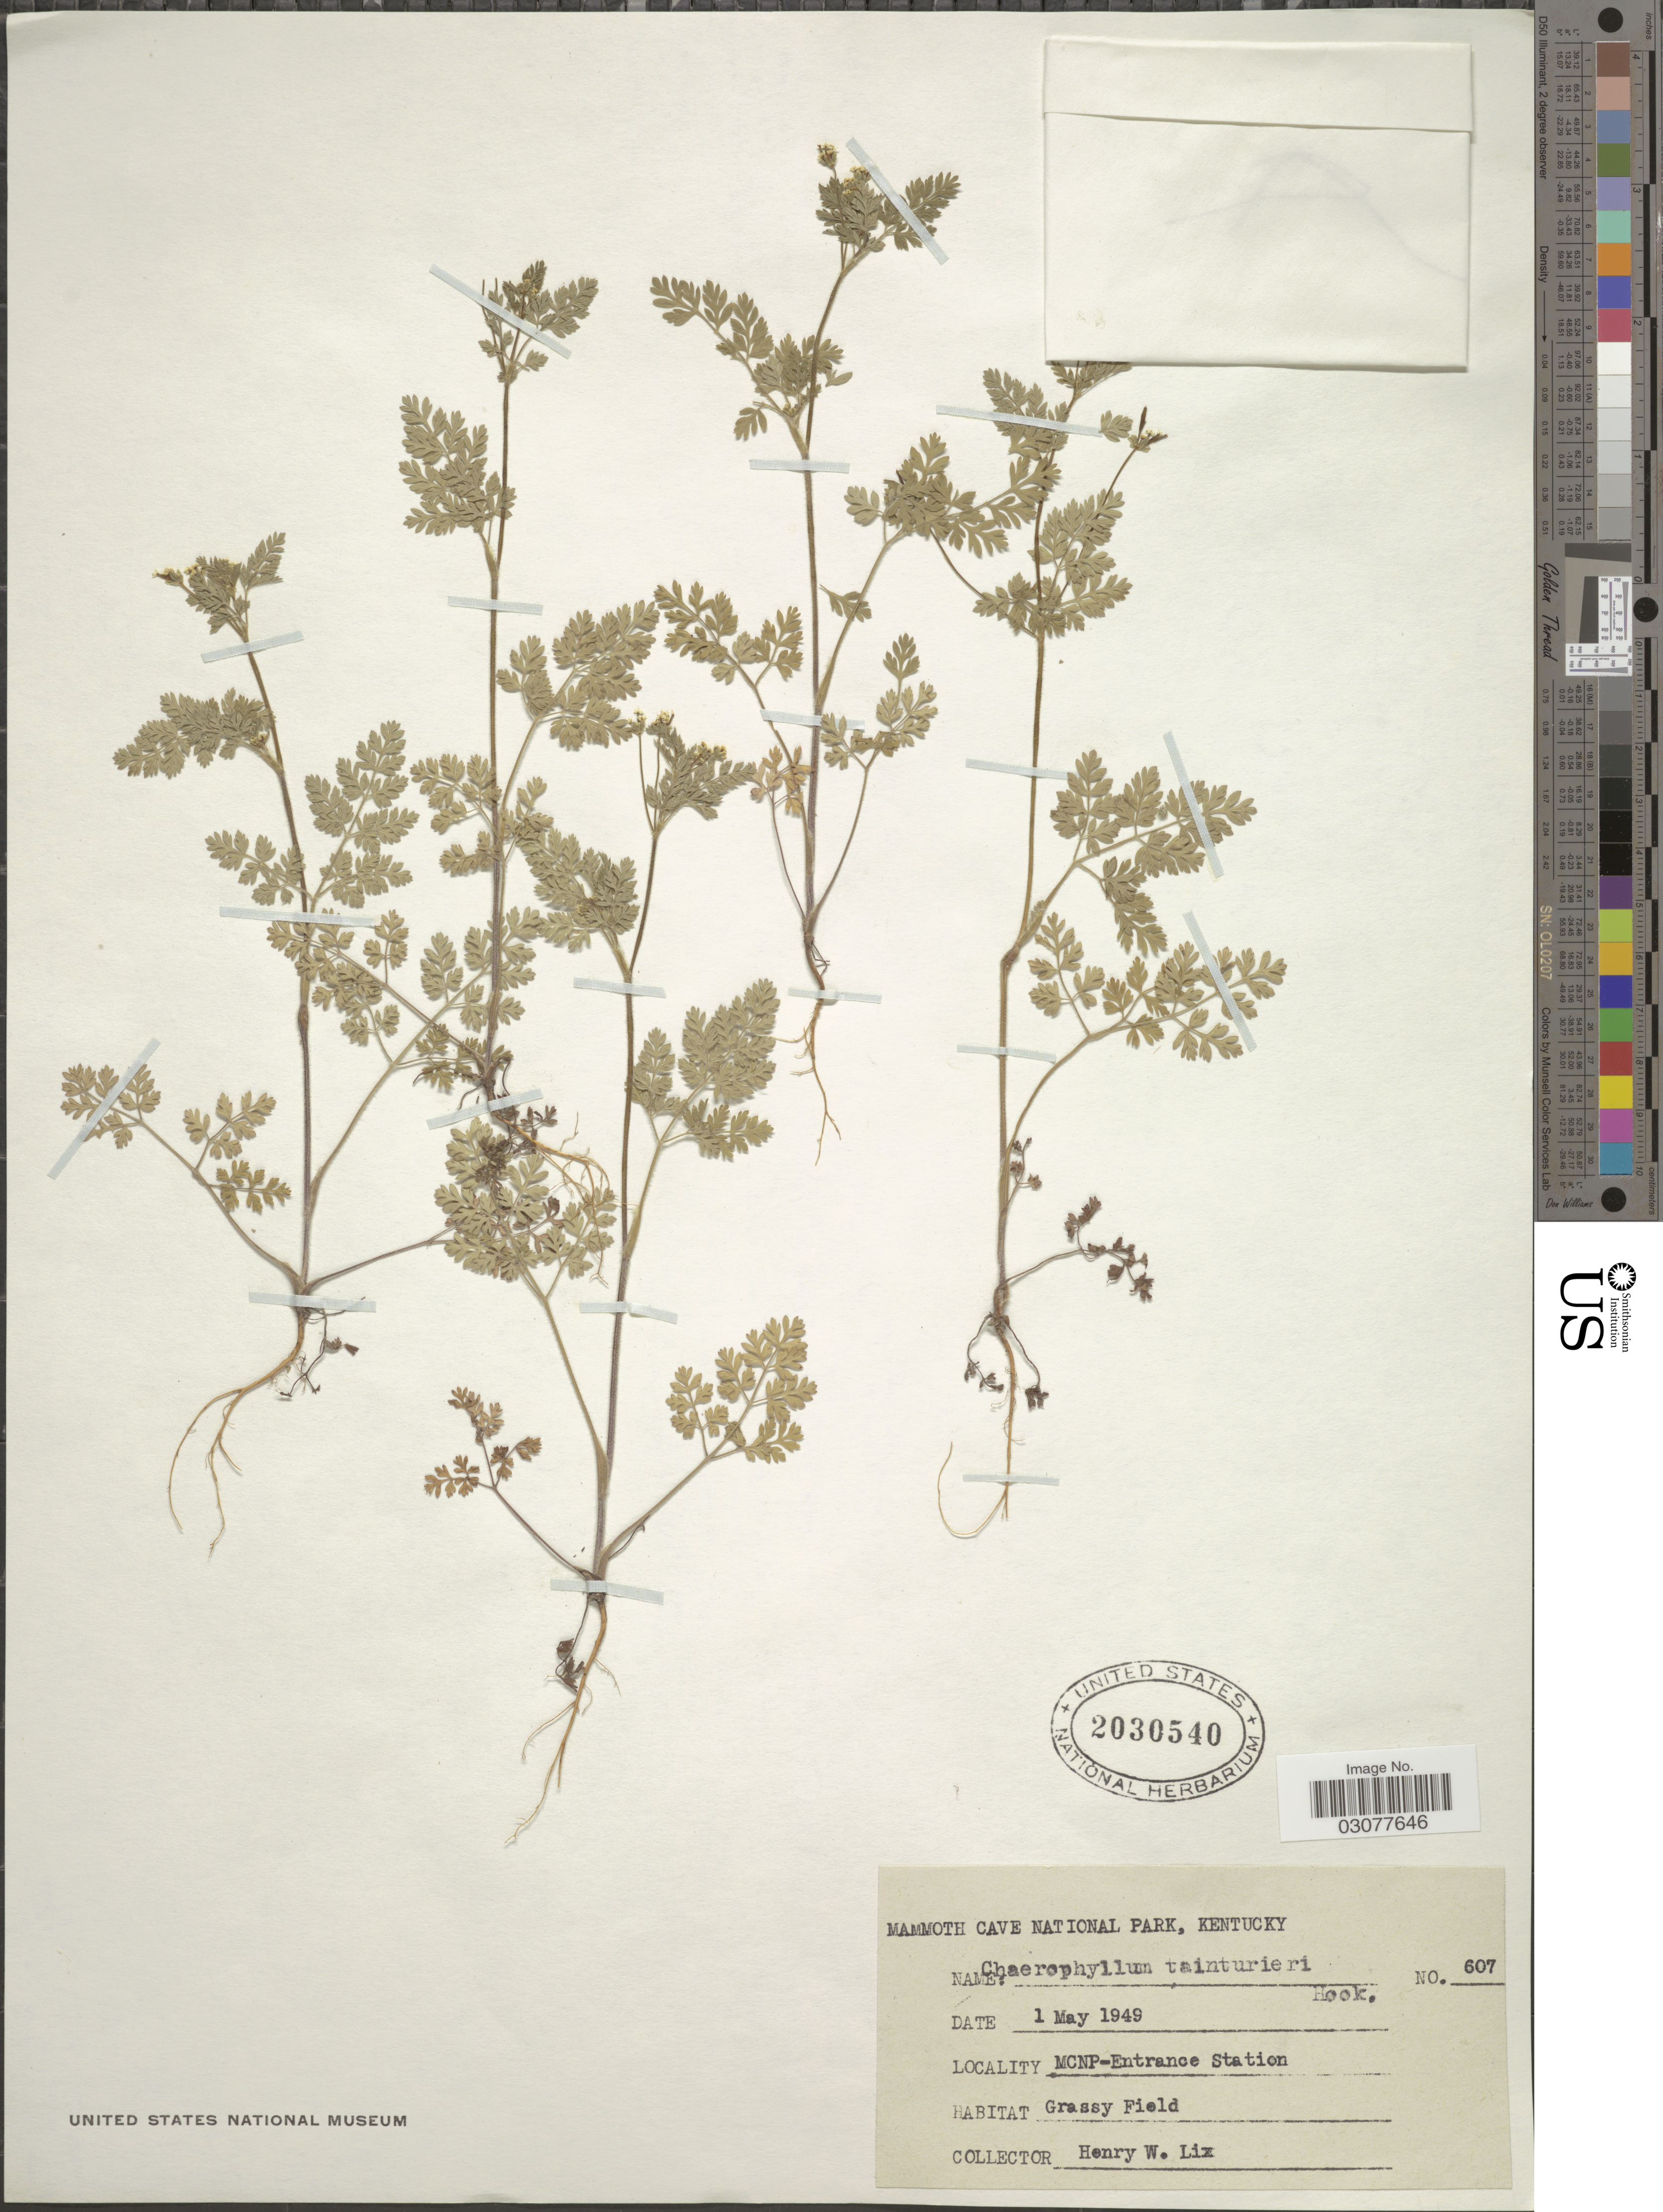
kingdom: Plantae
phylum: Tracheophyta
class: Magnoliopsida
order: Apiales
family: Apiaceae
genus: Chaerophyllum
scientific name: Chaerophyllum tainturieri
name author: Hook.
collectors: H. W. Lix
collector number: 607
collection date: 1949-05-01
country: United States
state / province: Kentucky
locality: Mammoth Cave National Park, MNCP-Entrance Station.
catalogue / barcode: US 2030540